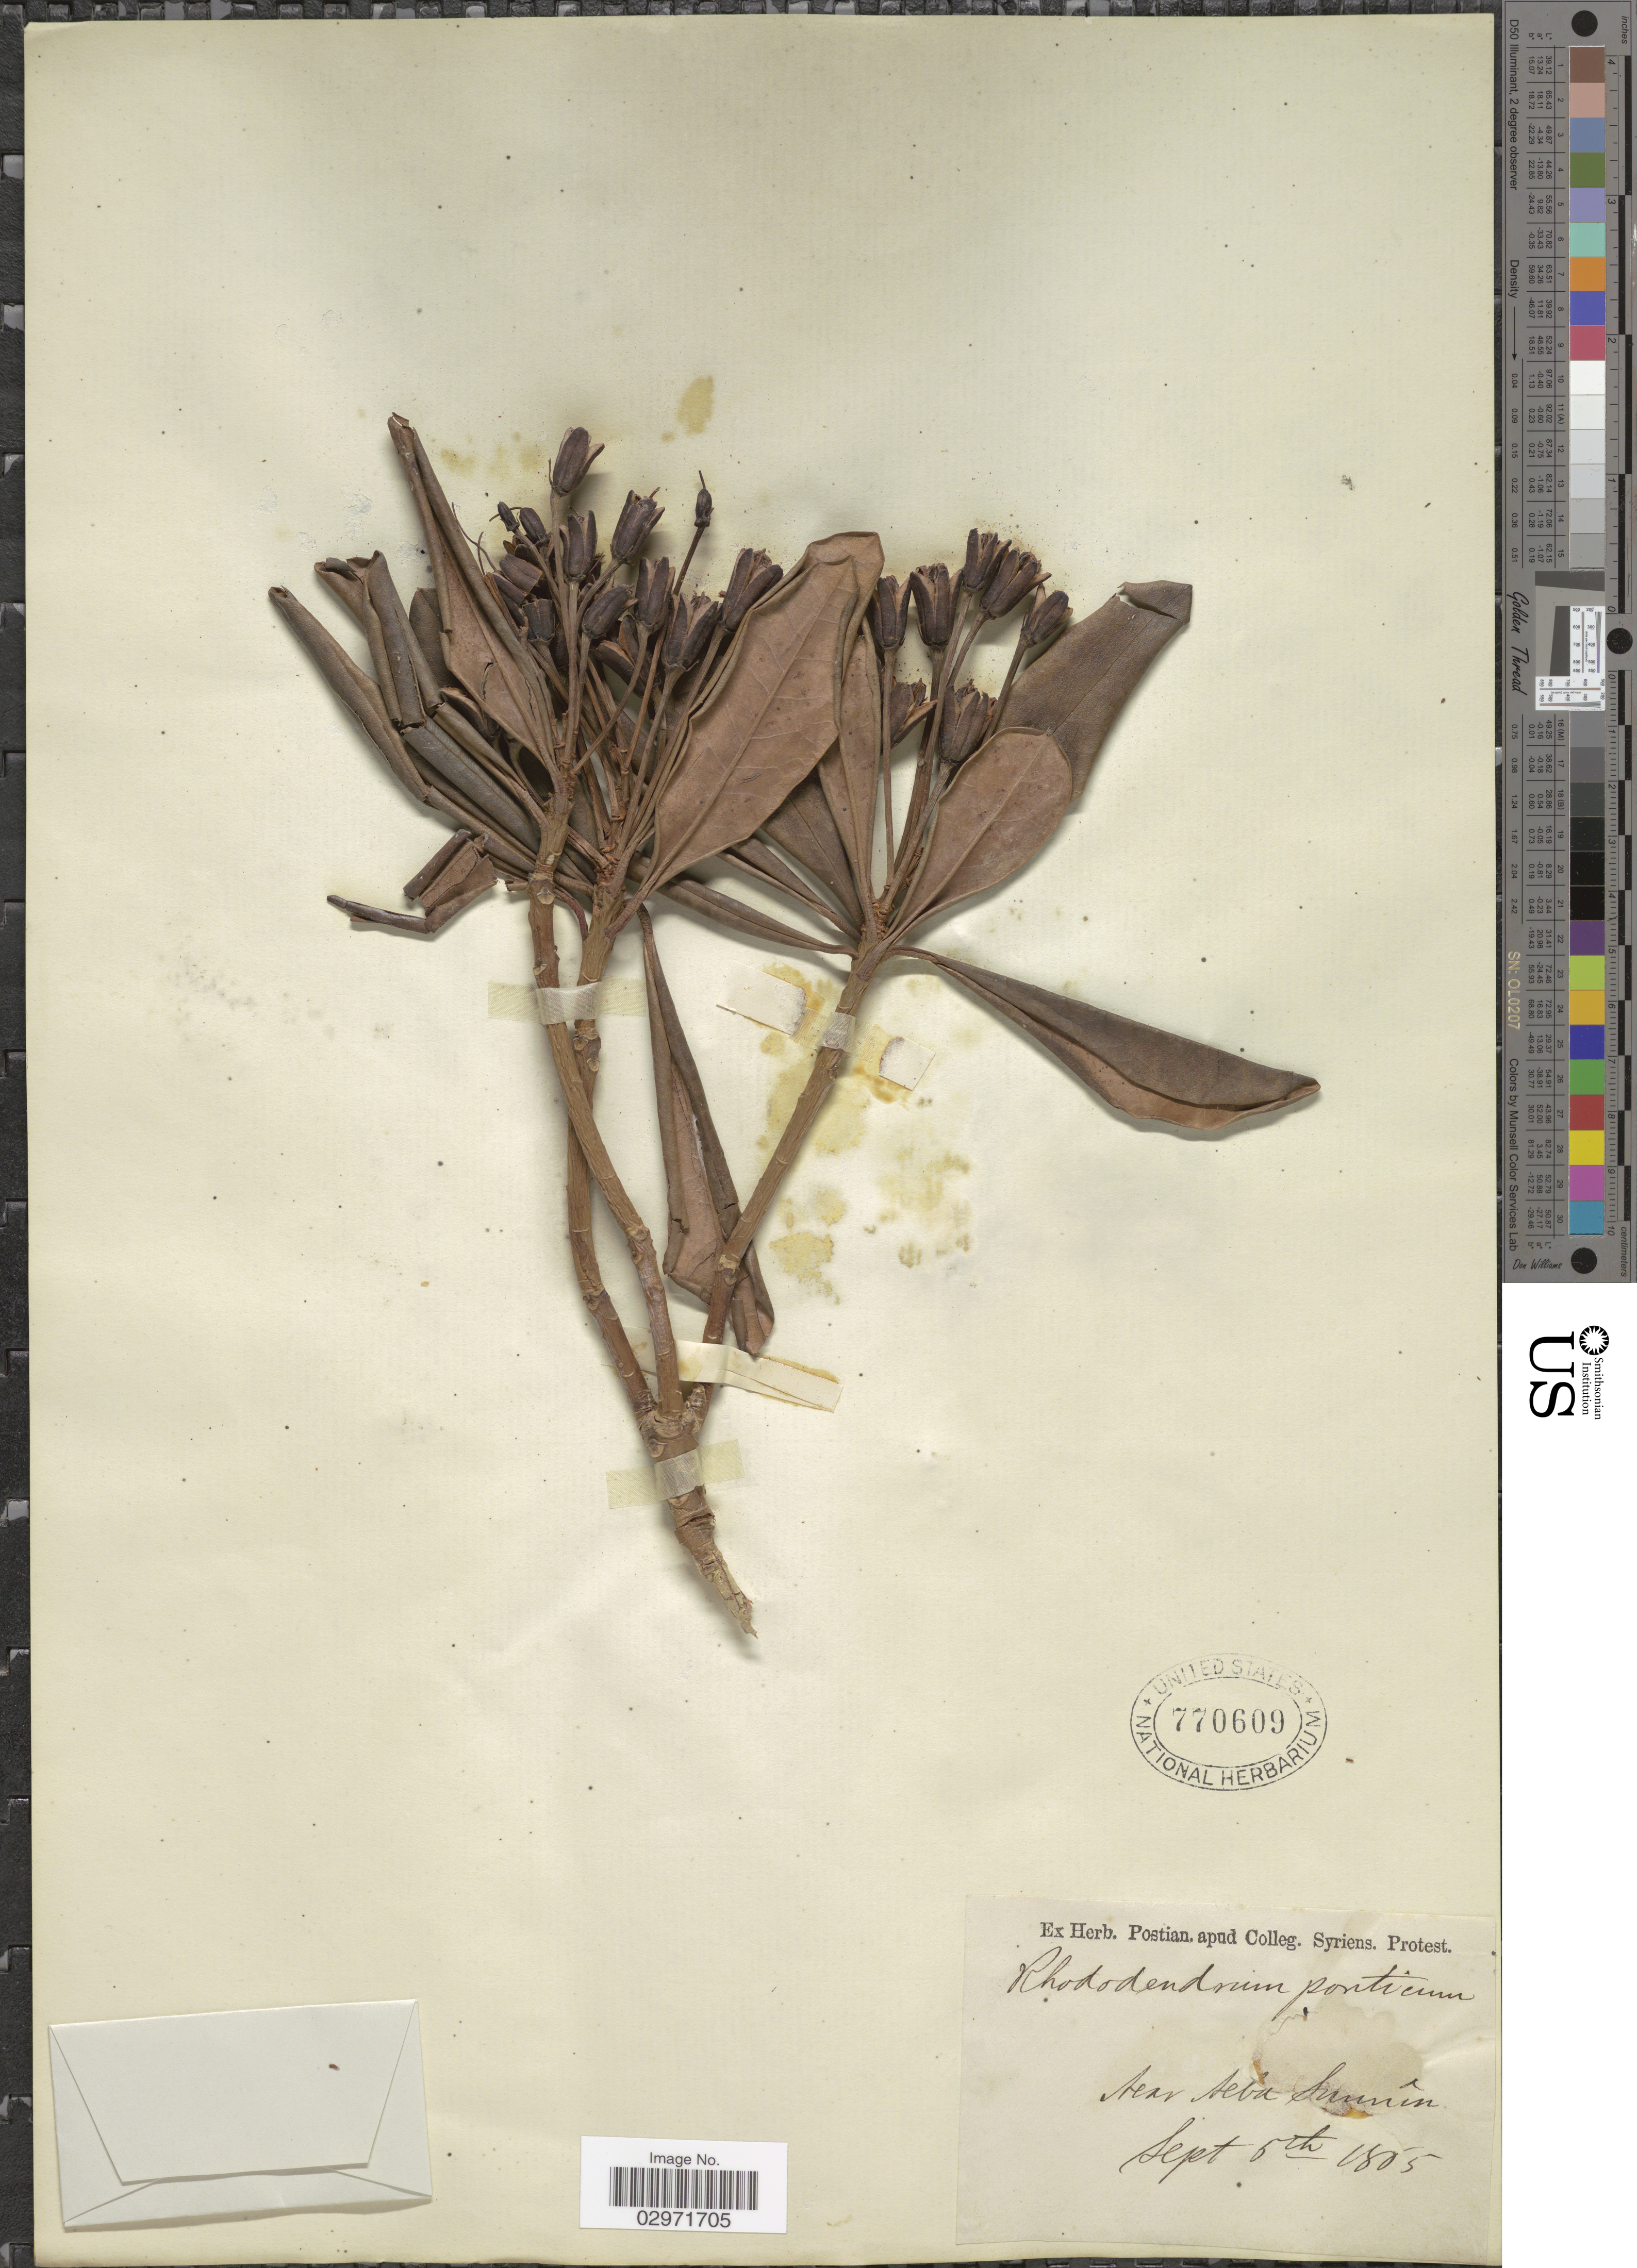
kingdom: Plantae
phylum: Tracheophyta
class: Magnoliopsida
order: Ericales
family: Ericaceae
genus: Rhododendron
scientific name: Rhododendron luteum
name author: Sweet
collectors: ex herb. Postian. apud Colleg. Syriens. Protest. USE "Fannie P. A. Shepard" (10308853) AS PRIMARY COLLECTOR INSTEAD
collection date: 1805-09-05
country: Lebanon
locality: Near Neba Sunnin.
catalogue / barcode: US 770609